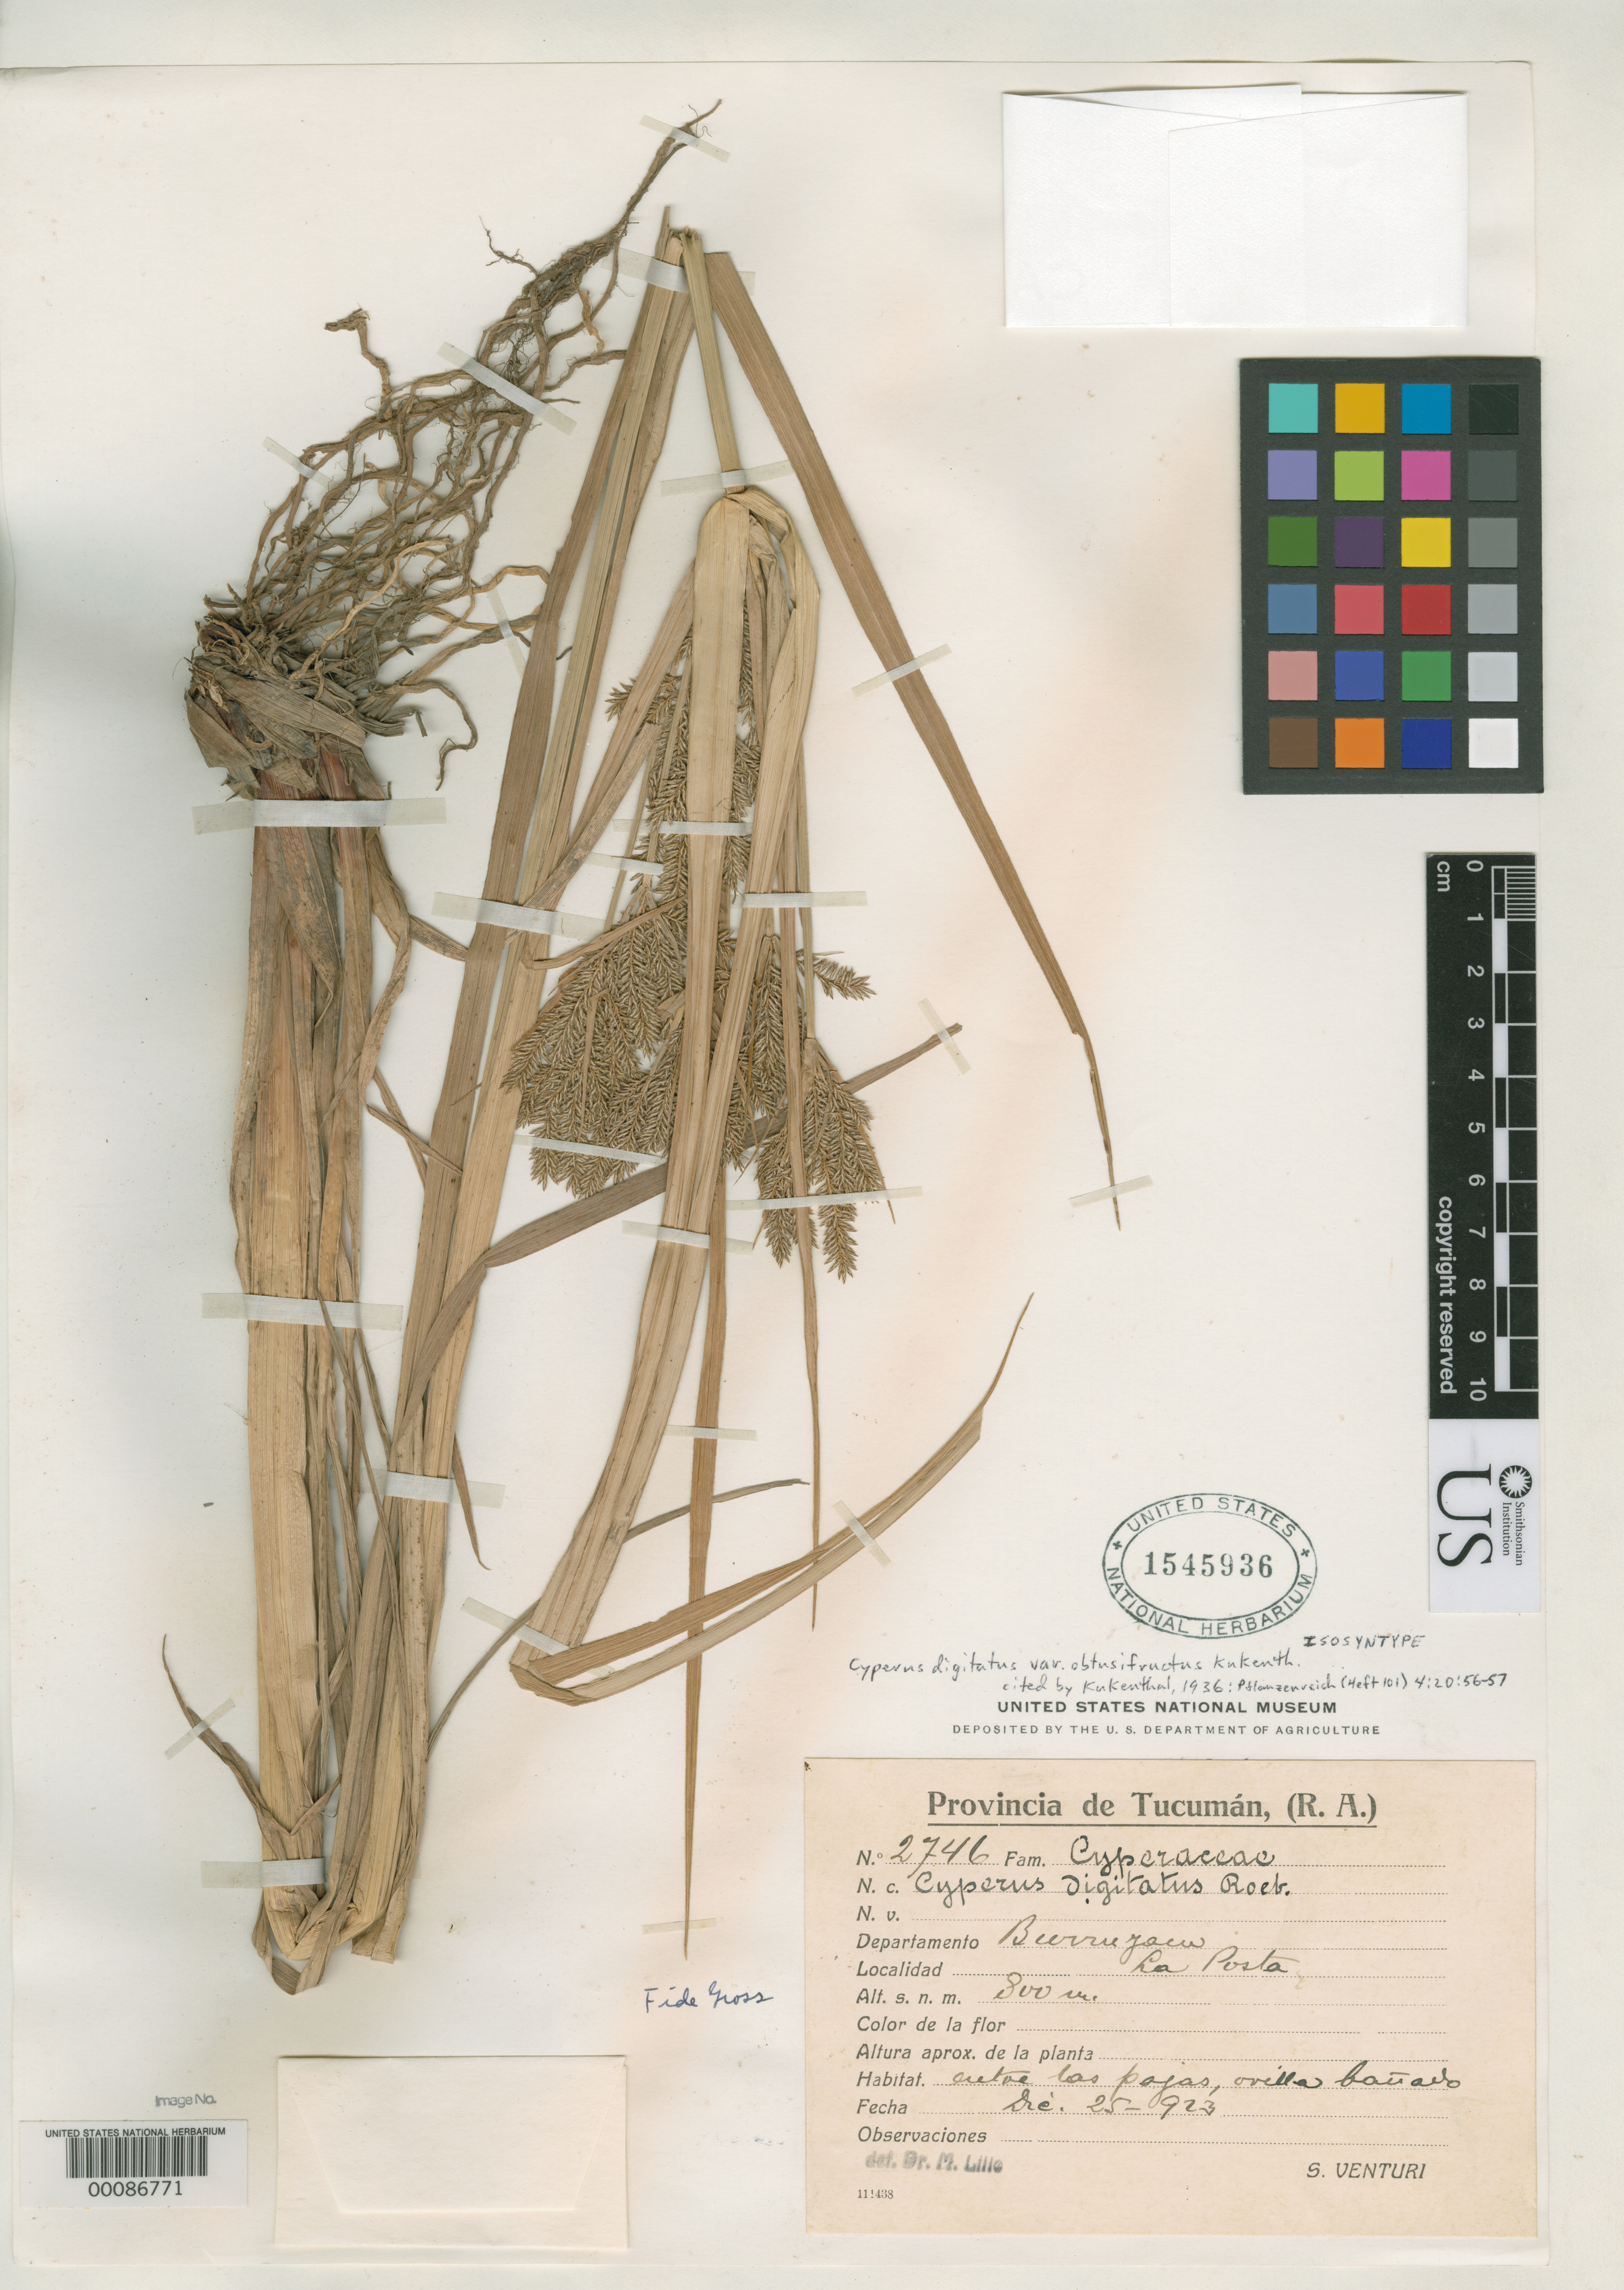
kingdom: Plantae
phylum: Tracheophyta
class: Liliopsida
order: Poales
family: Cyperaceae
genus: Cyperus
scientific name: Cyperus digitatus var. obtusifructus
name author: Kük. in Engl.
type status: Isosyntype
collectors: S. Venturi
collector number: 2746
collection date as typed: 25 Dec 1923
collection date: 1923-12-25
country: Argentina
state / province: Tucumán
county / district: Burroyaco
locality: La Posta.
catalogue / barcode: US 1545936